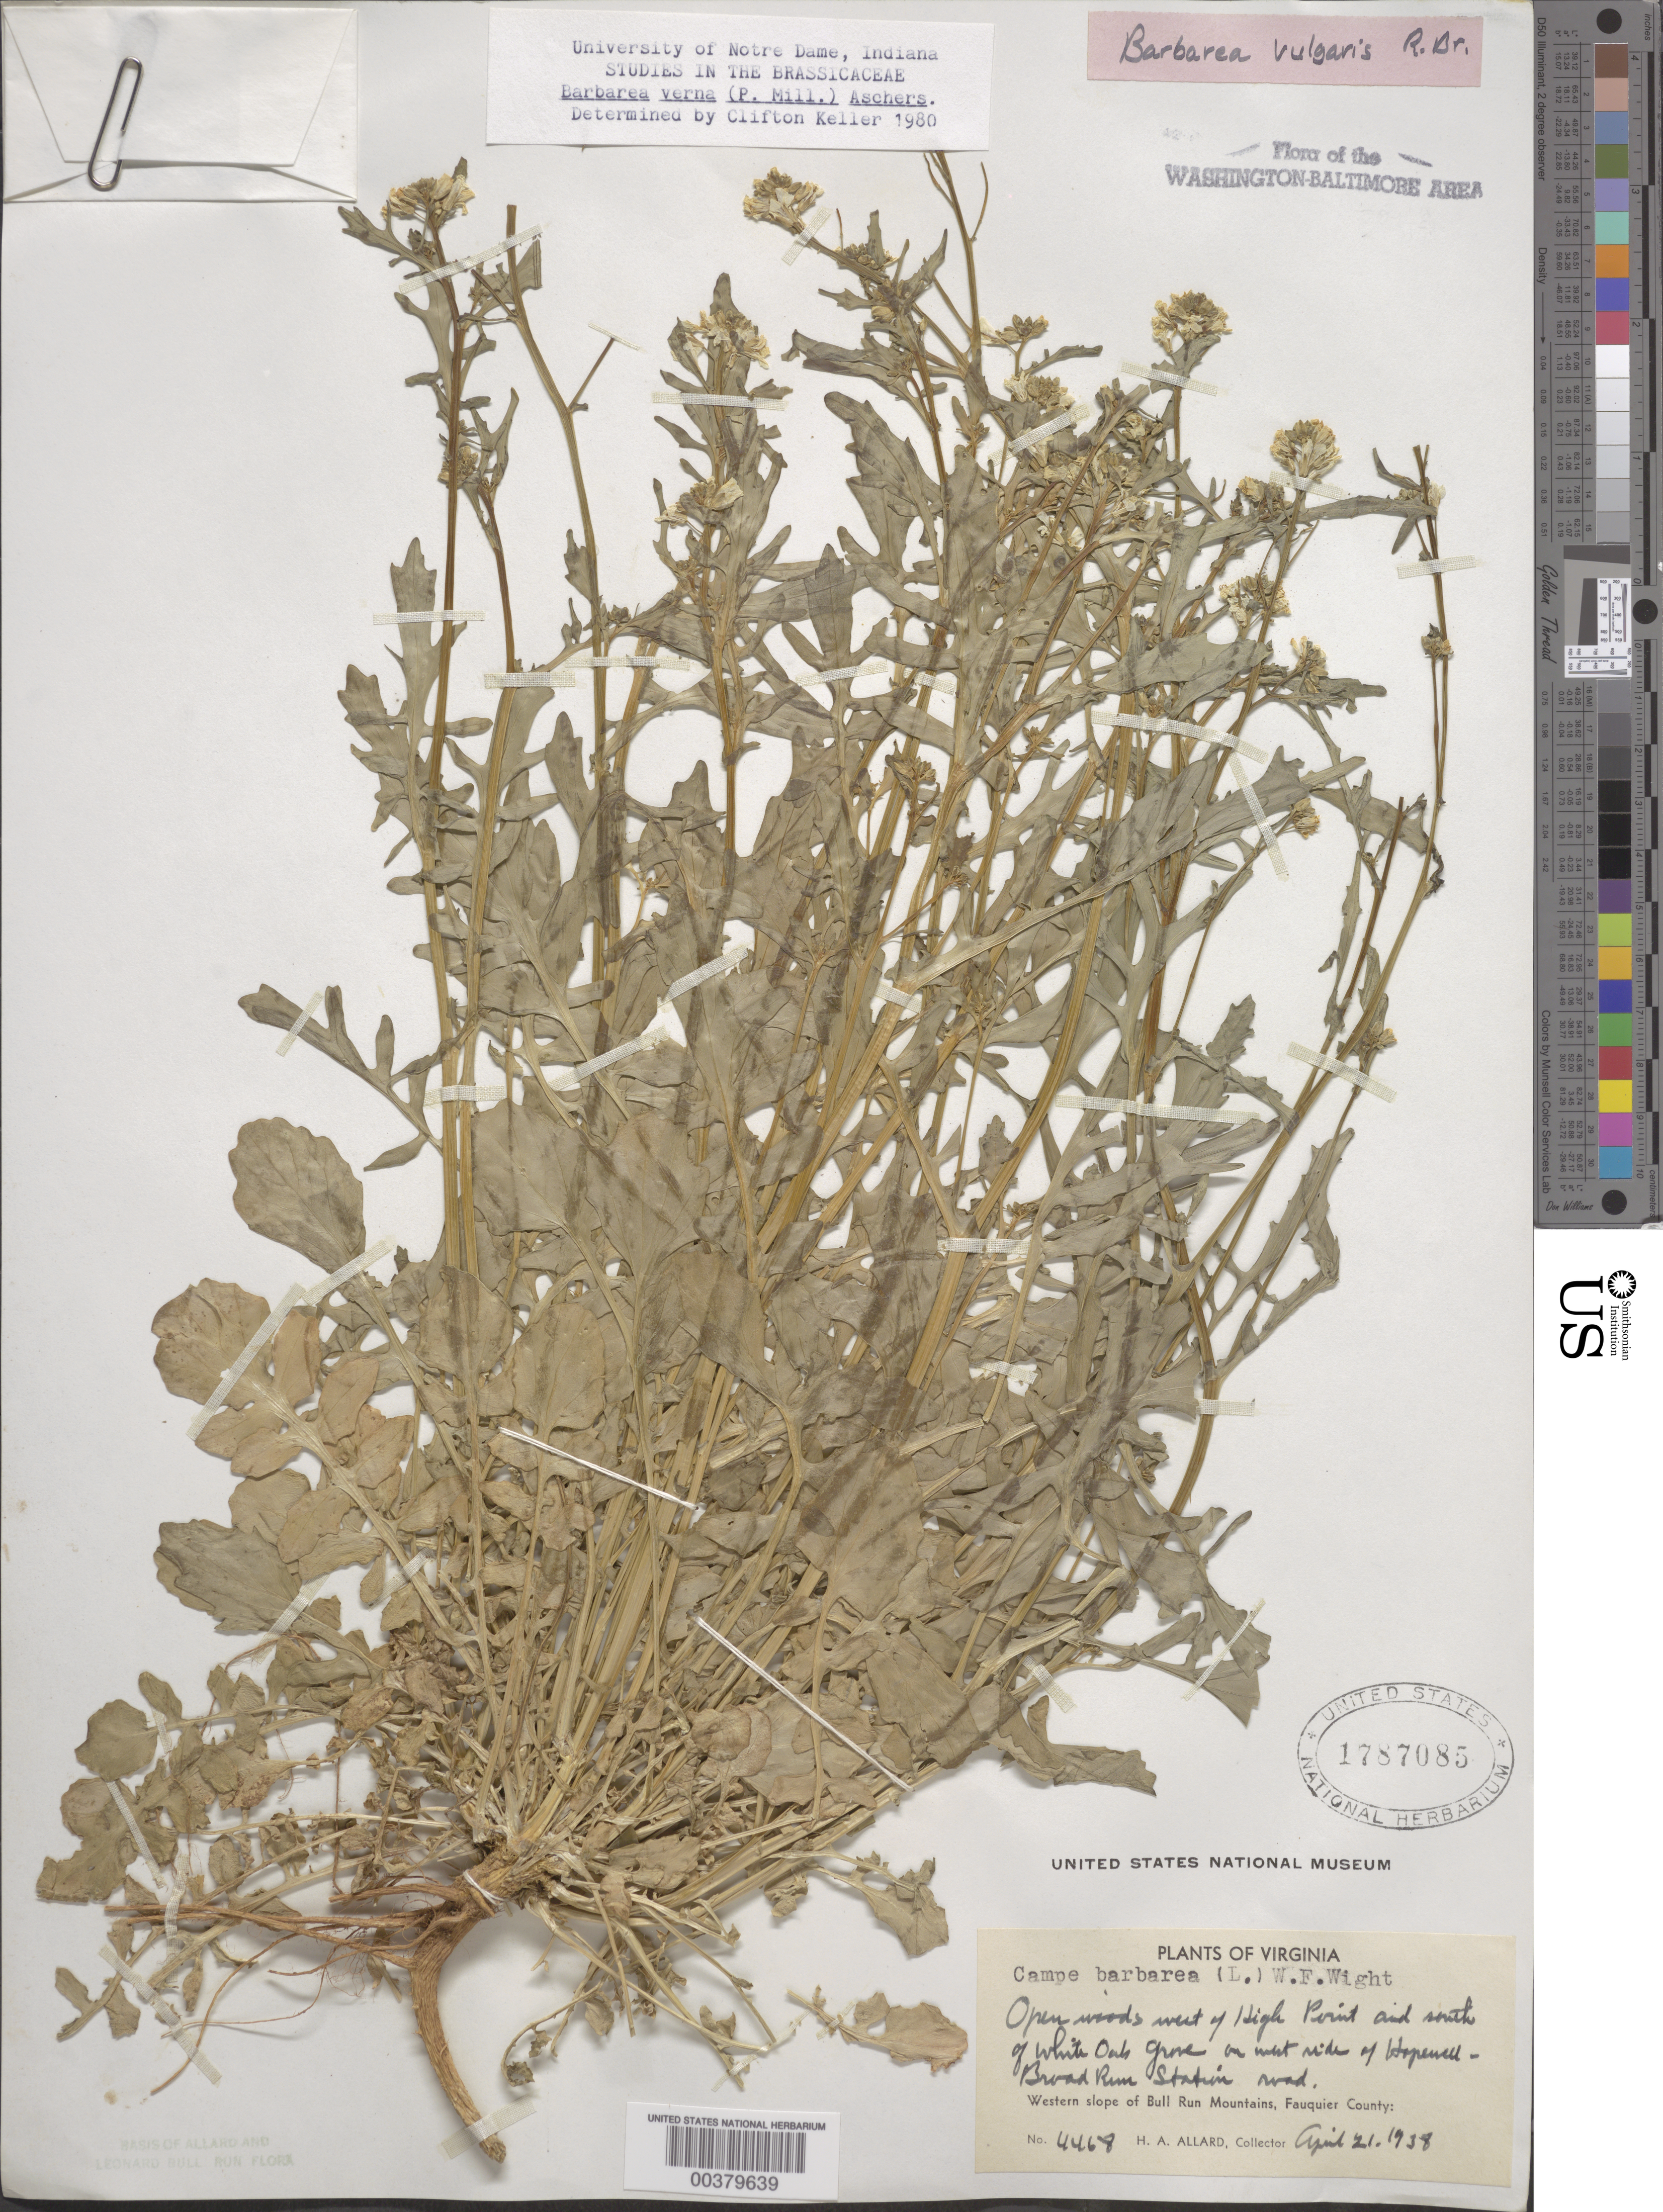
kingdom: Plantae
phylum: Tracheophyta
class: Magnoliopsida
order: Brassicales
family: Brassicaceae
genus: Barbarea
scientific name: Barbarea verna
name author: (Mill.) Asch.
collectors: H. A. Allard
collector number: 4468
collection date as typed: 21 Apr 1938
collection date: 1938-04-21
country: United States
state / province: Virginia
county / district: Fauquier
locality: West of High Point and south of White Oak Grove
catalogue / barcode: US 1787085